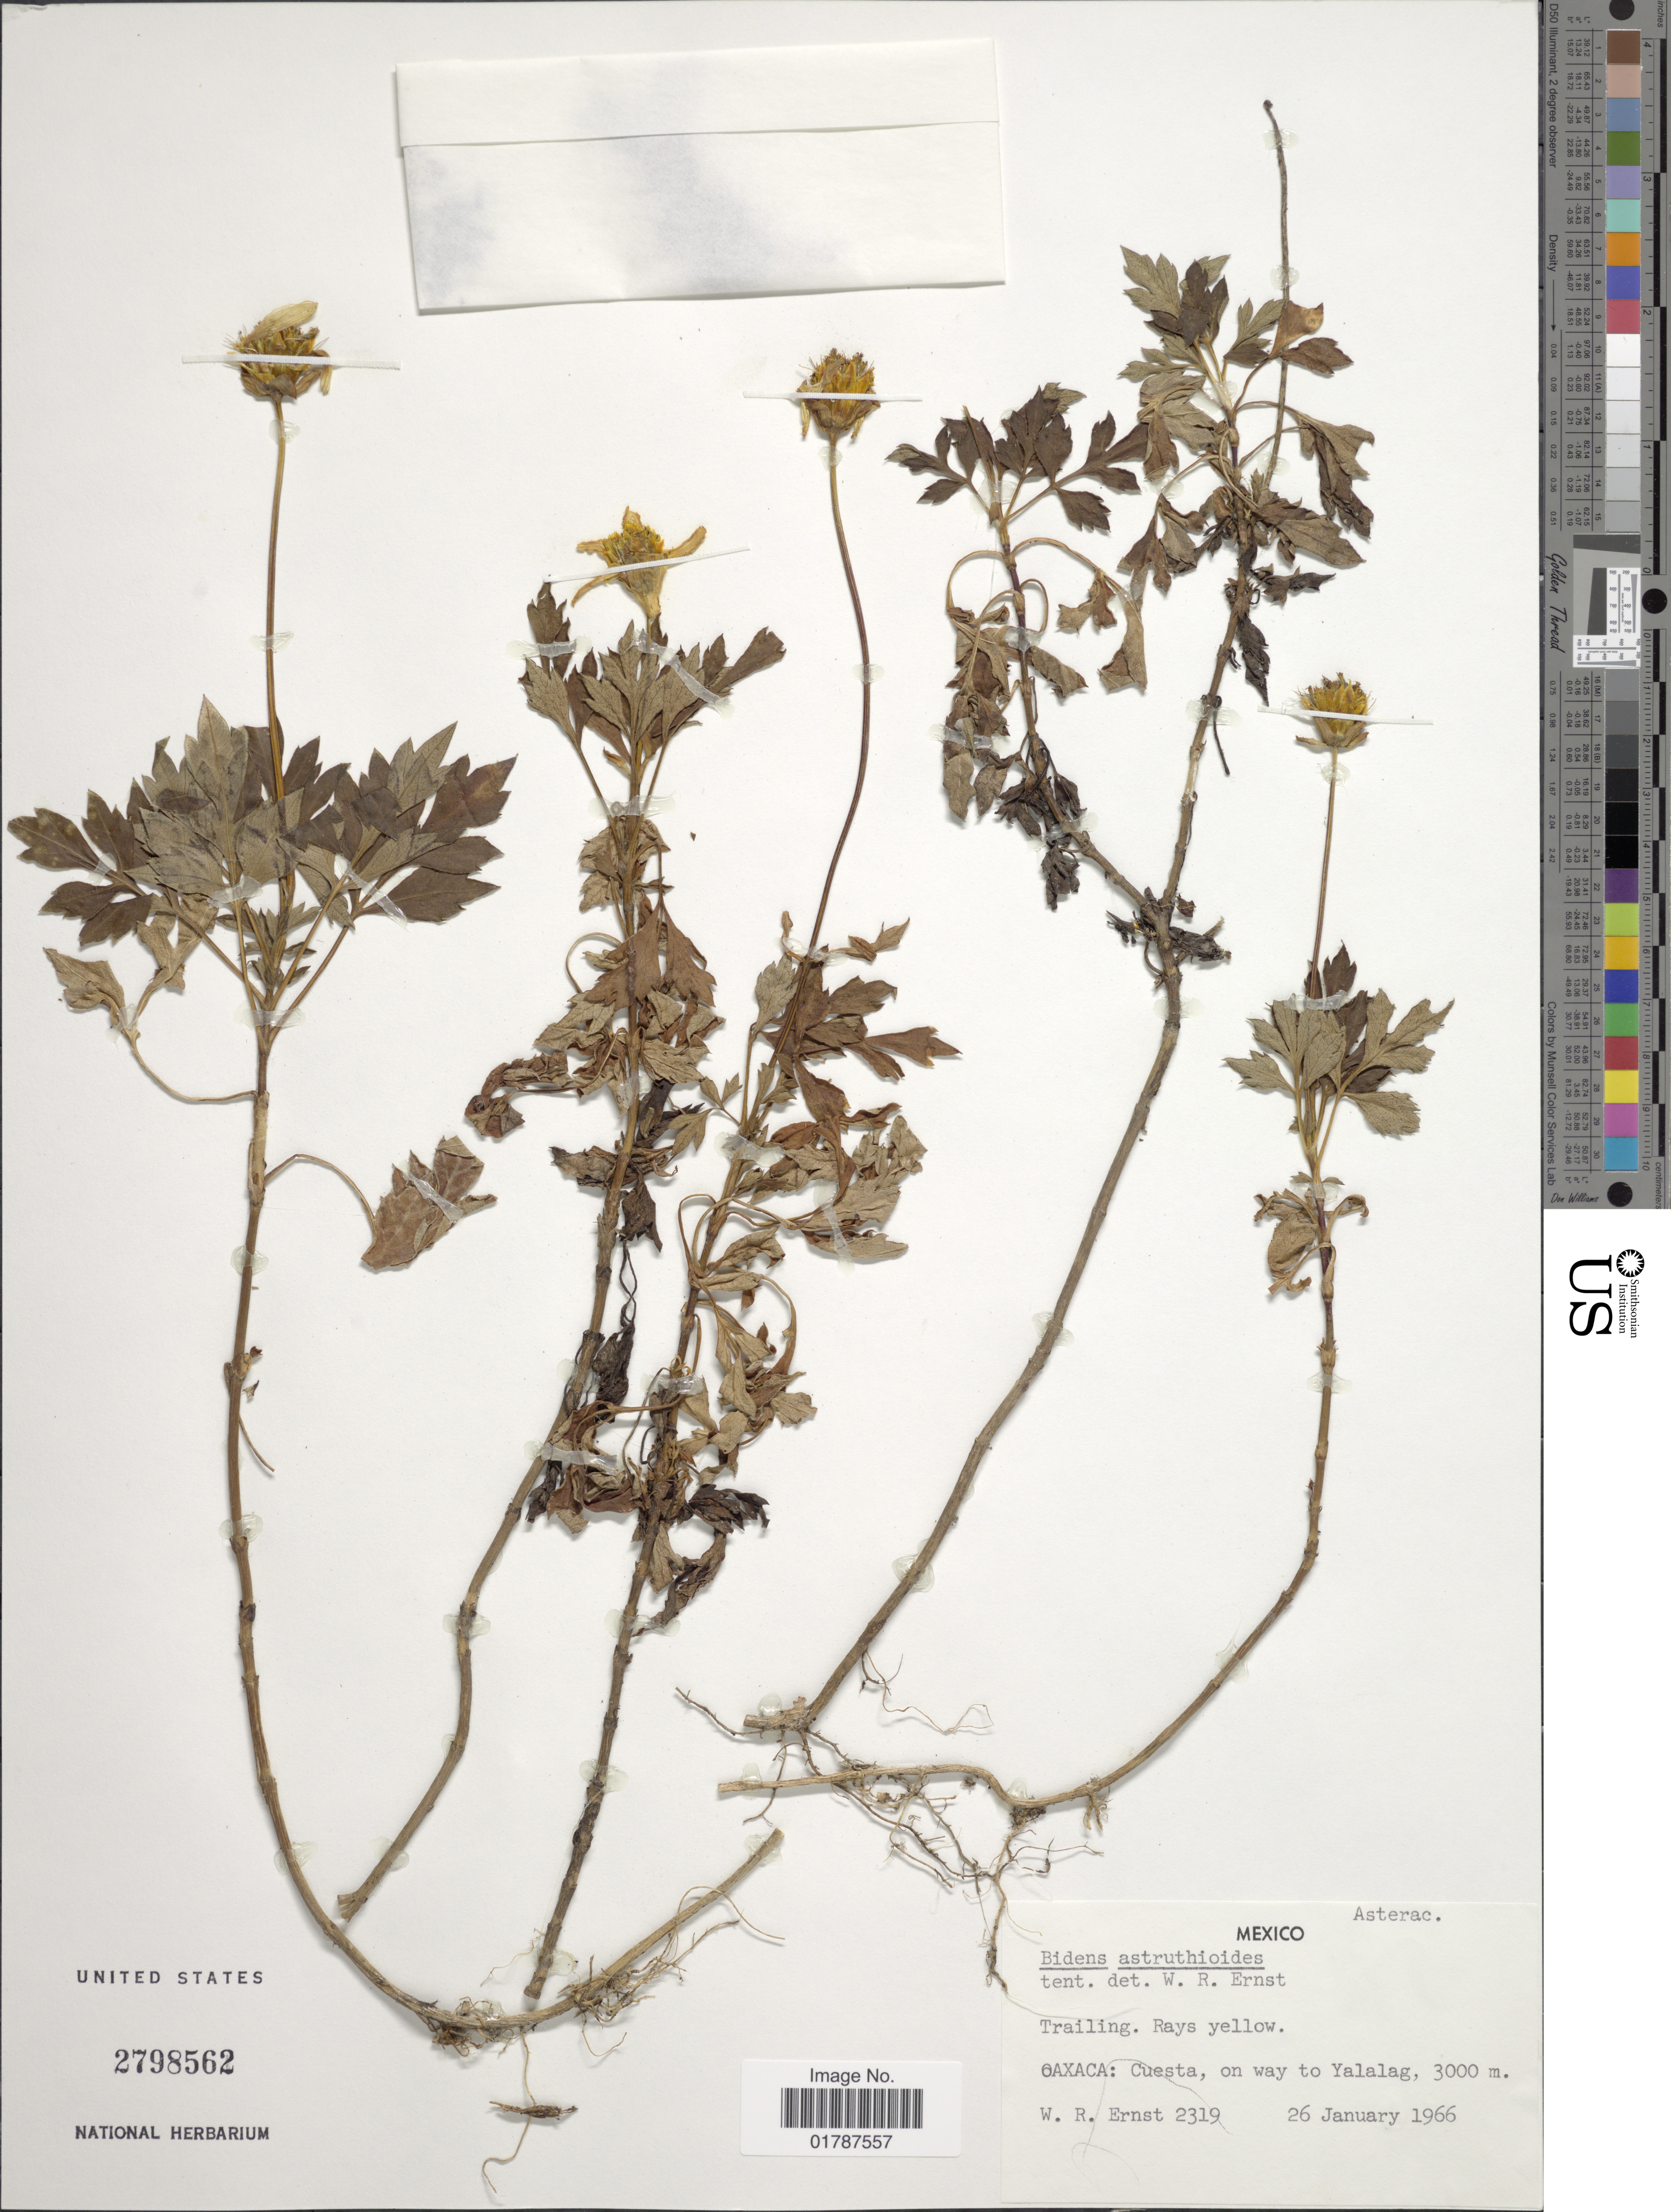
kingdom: Plantae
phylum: Tracheophyta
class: Magnoliopsida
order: Asterales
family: Asteraceae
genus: Bidens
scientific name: Bidens ostruthioides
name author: (DC.) Sch. Bip.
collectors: W. R. Ernst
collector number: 2319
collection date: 1966-01-26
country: Mexico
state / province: Oaxaca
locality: Oaxaca: Cuesta, on way to Yalalag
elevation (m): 3000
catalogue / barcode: US 2798562